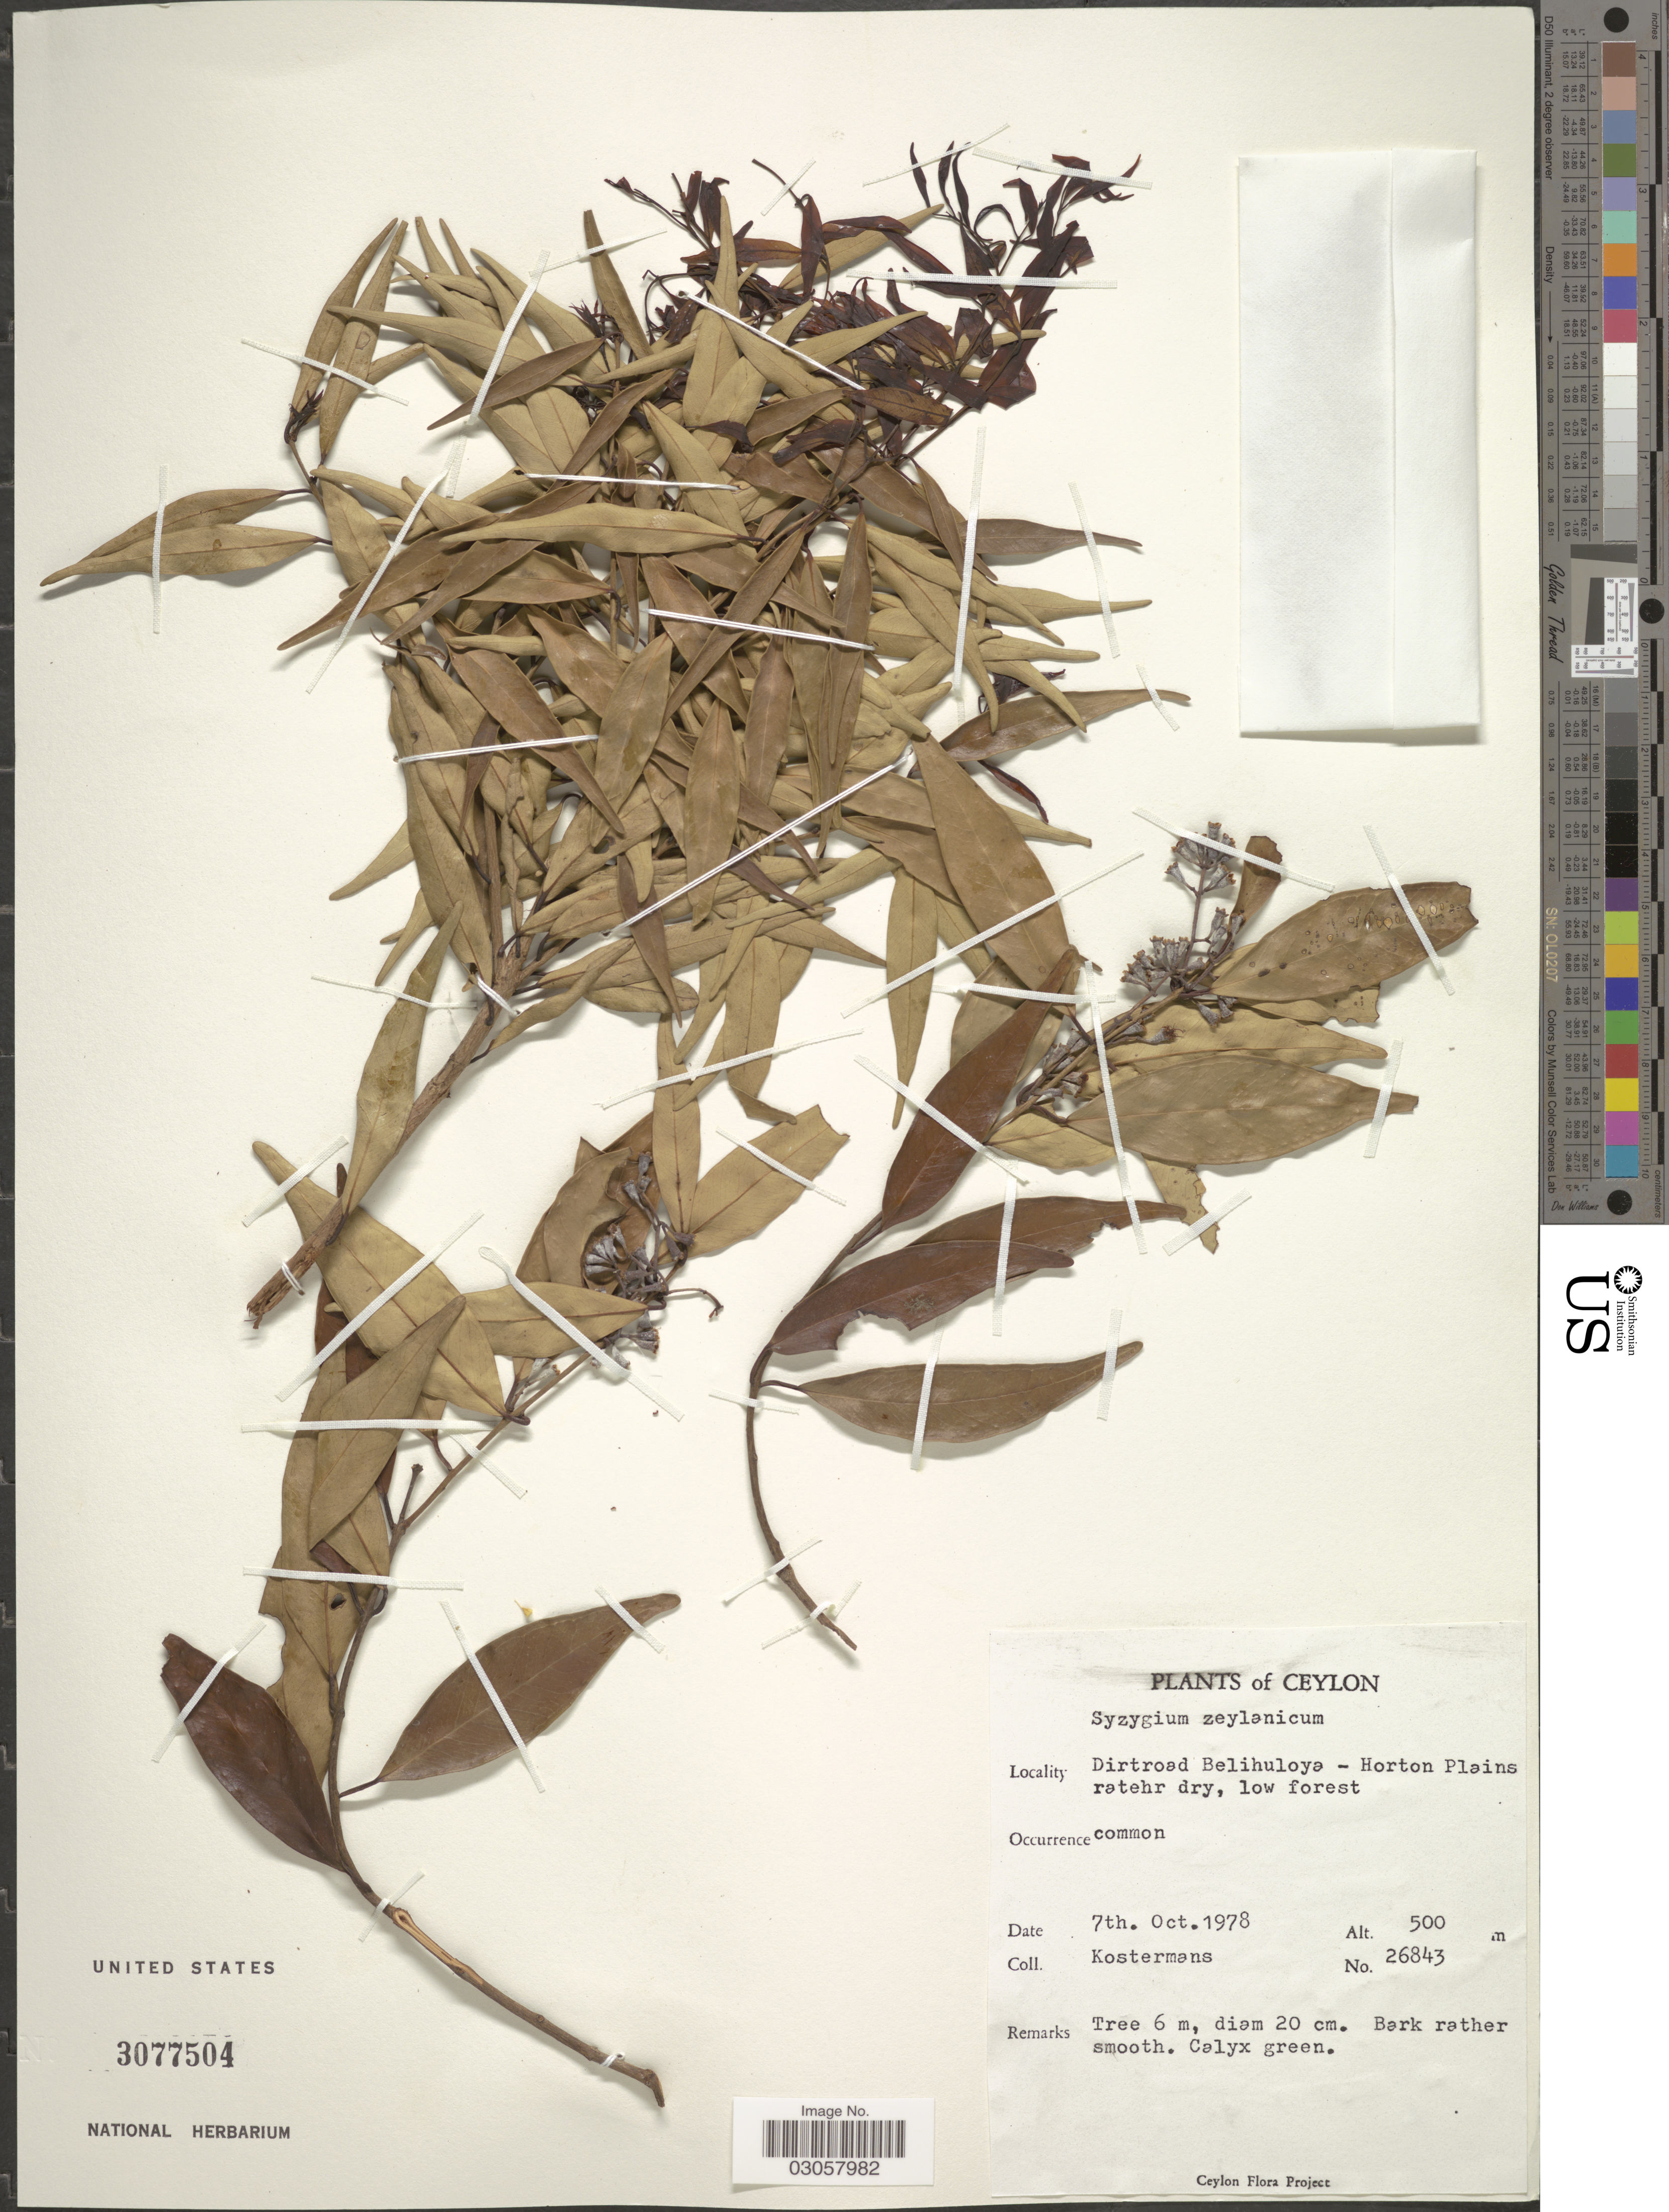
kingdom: Plantae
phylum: Tracheophyta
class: Magnoliopsida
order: Myrtales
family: Myrtaceae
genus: Syzygium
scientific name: Syzygium zeylanicum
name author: (L.) DC.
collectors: Kostermans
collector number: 26843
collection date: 1978-10-07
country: Sri Lanka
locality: Ceylon. Dirtroad Belihuloya - Horton Plains.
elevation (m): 500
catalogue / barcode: US 3077504